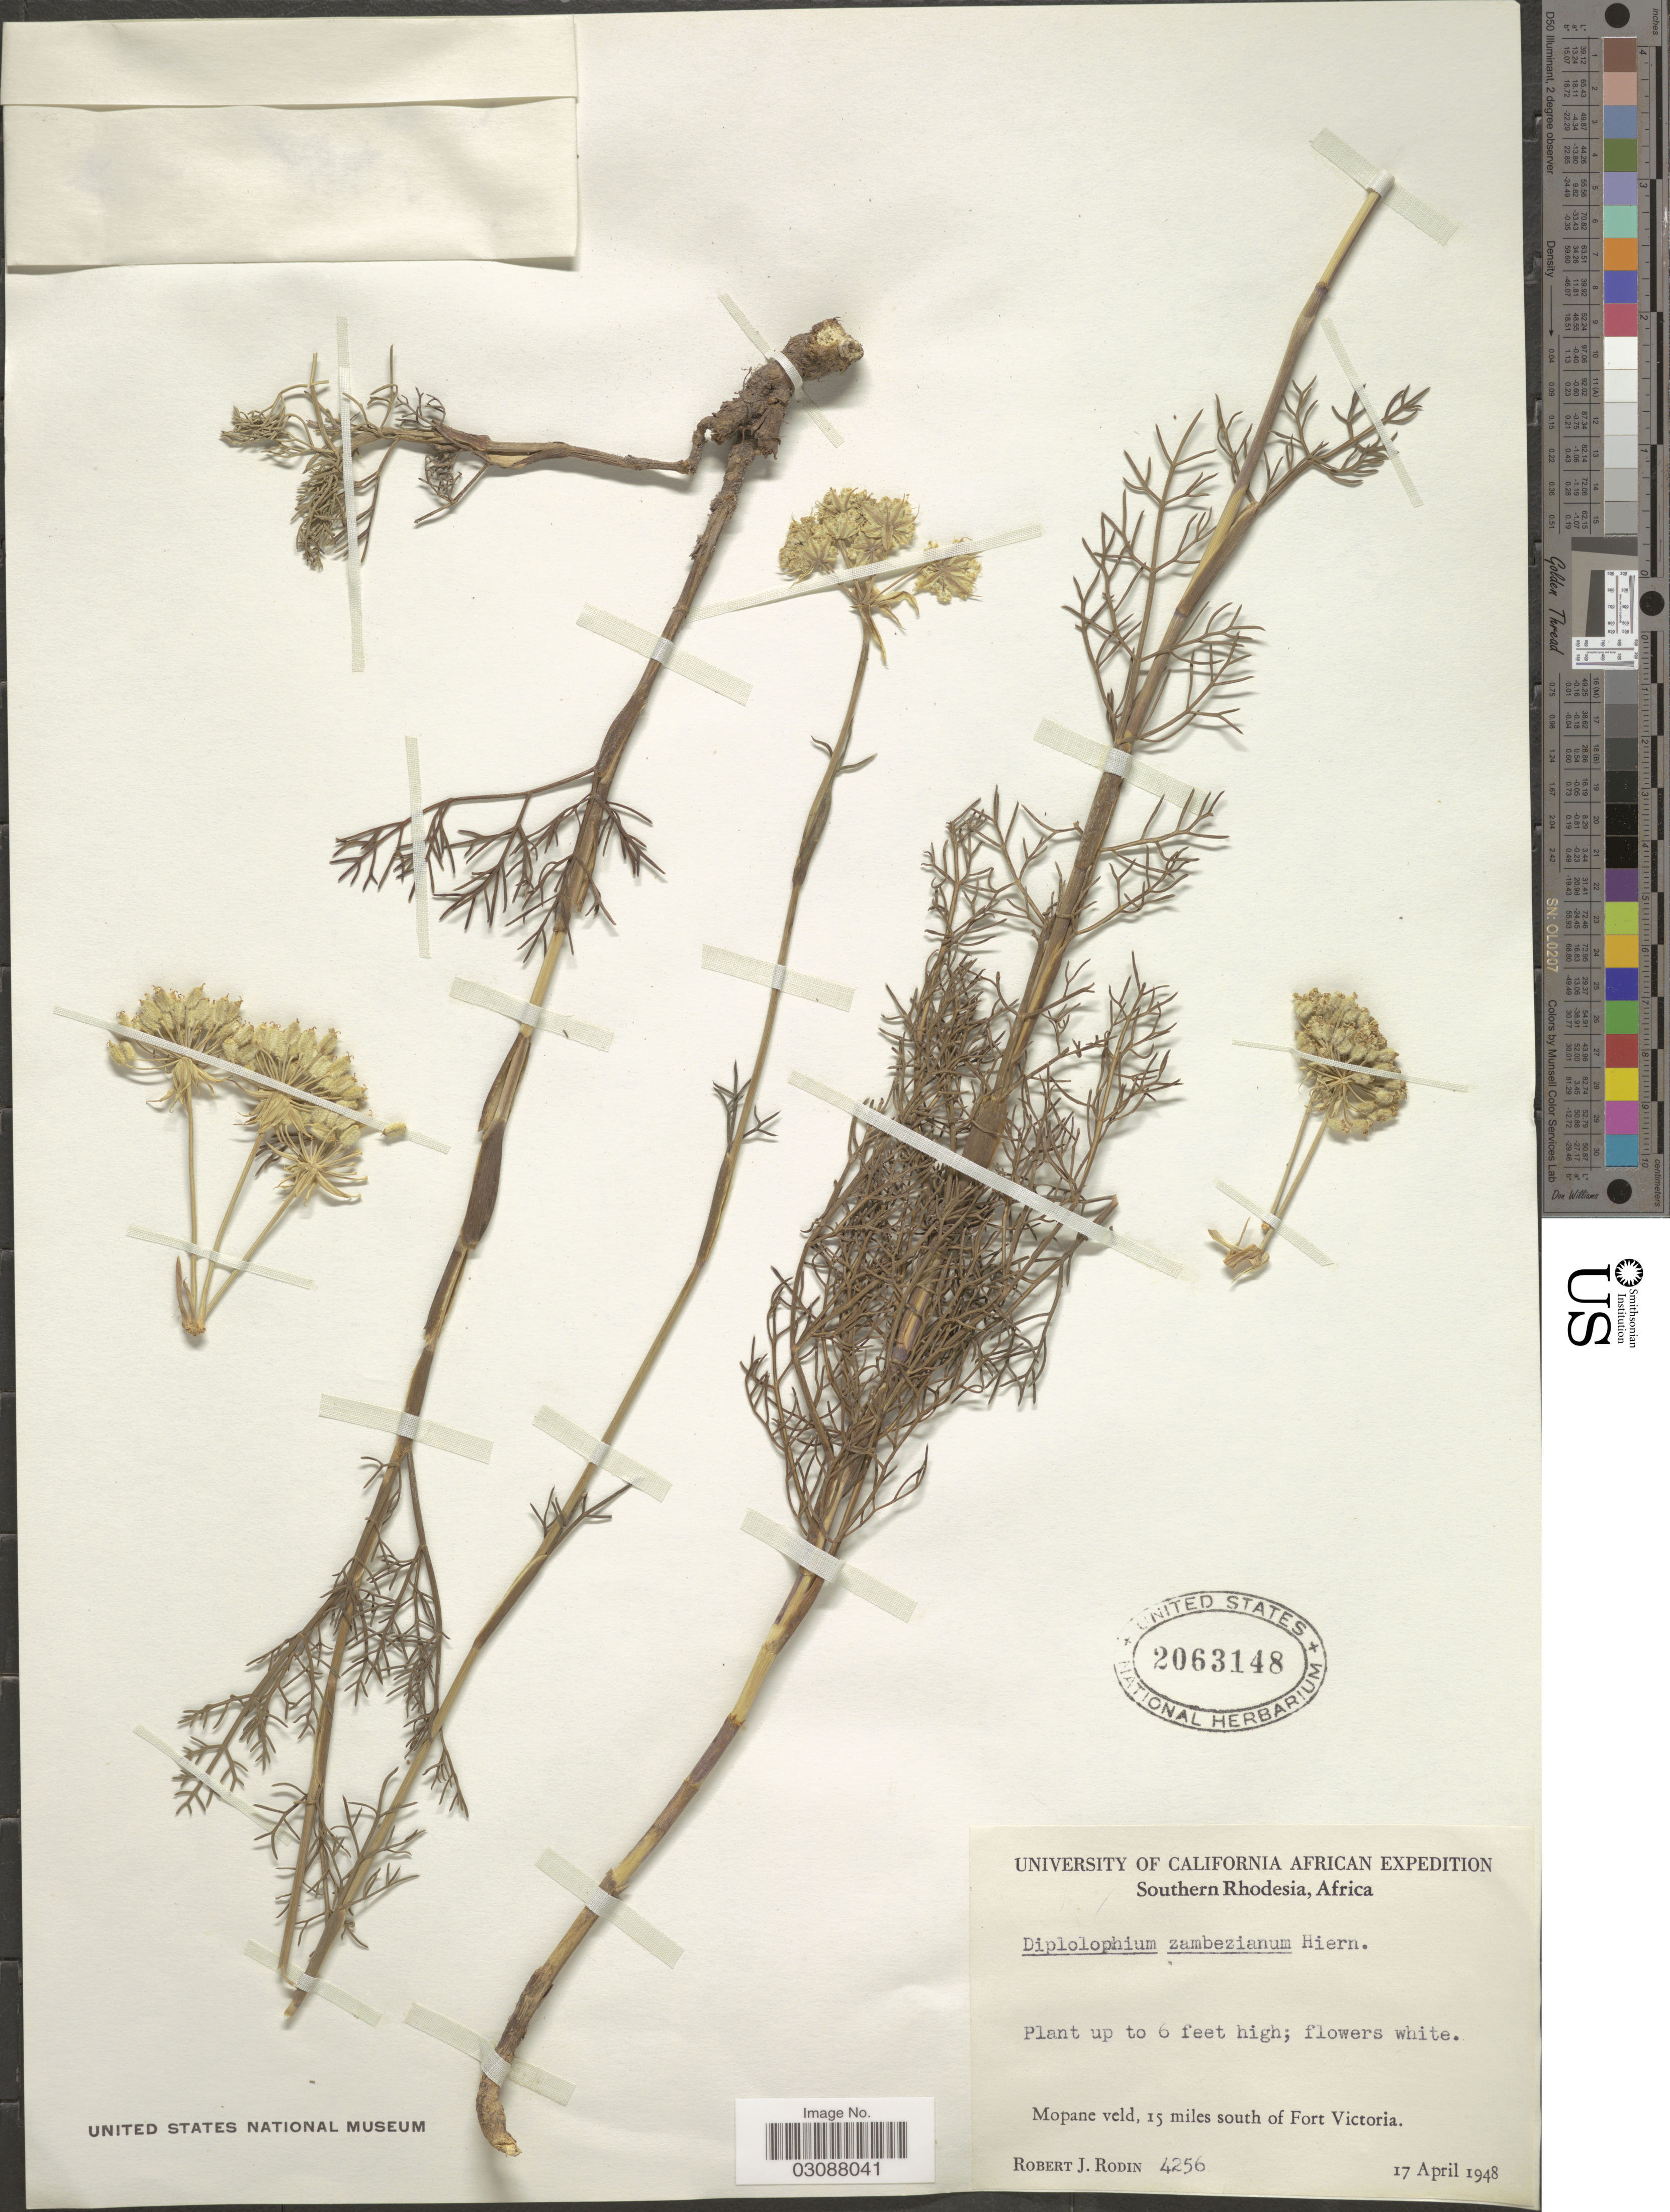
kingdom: Plantae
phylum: Tracheophyta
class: Magnoliopsida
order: Apiales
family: Apiaceae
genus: Diplolophium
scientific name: Diplolophium zambesianum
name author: Hiern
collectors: R. J. Rodin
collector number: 4256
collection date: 1948-04-17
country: Zimbabwe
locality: Southern Rhodesia. Mopane veld, 15 miles south of Fort Victoria.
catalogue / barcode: US 2063148